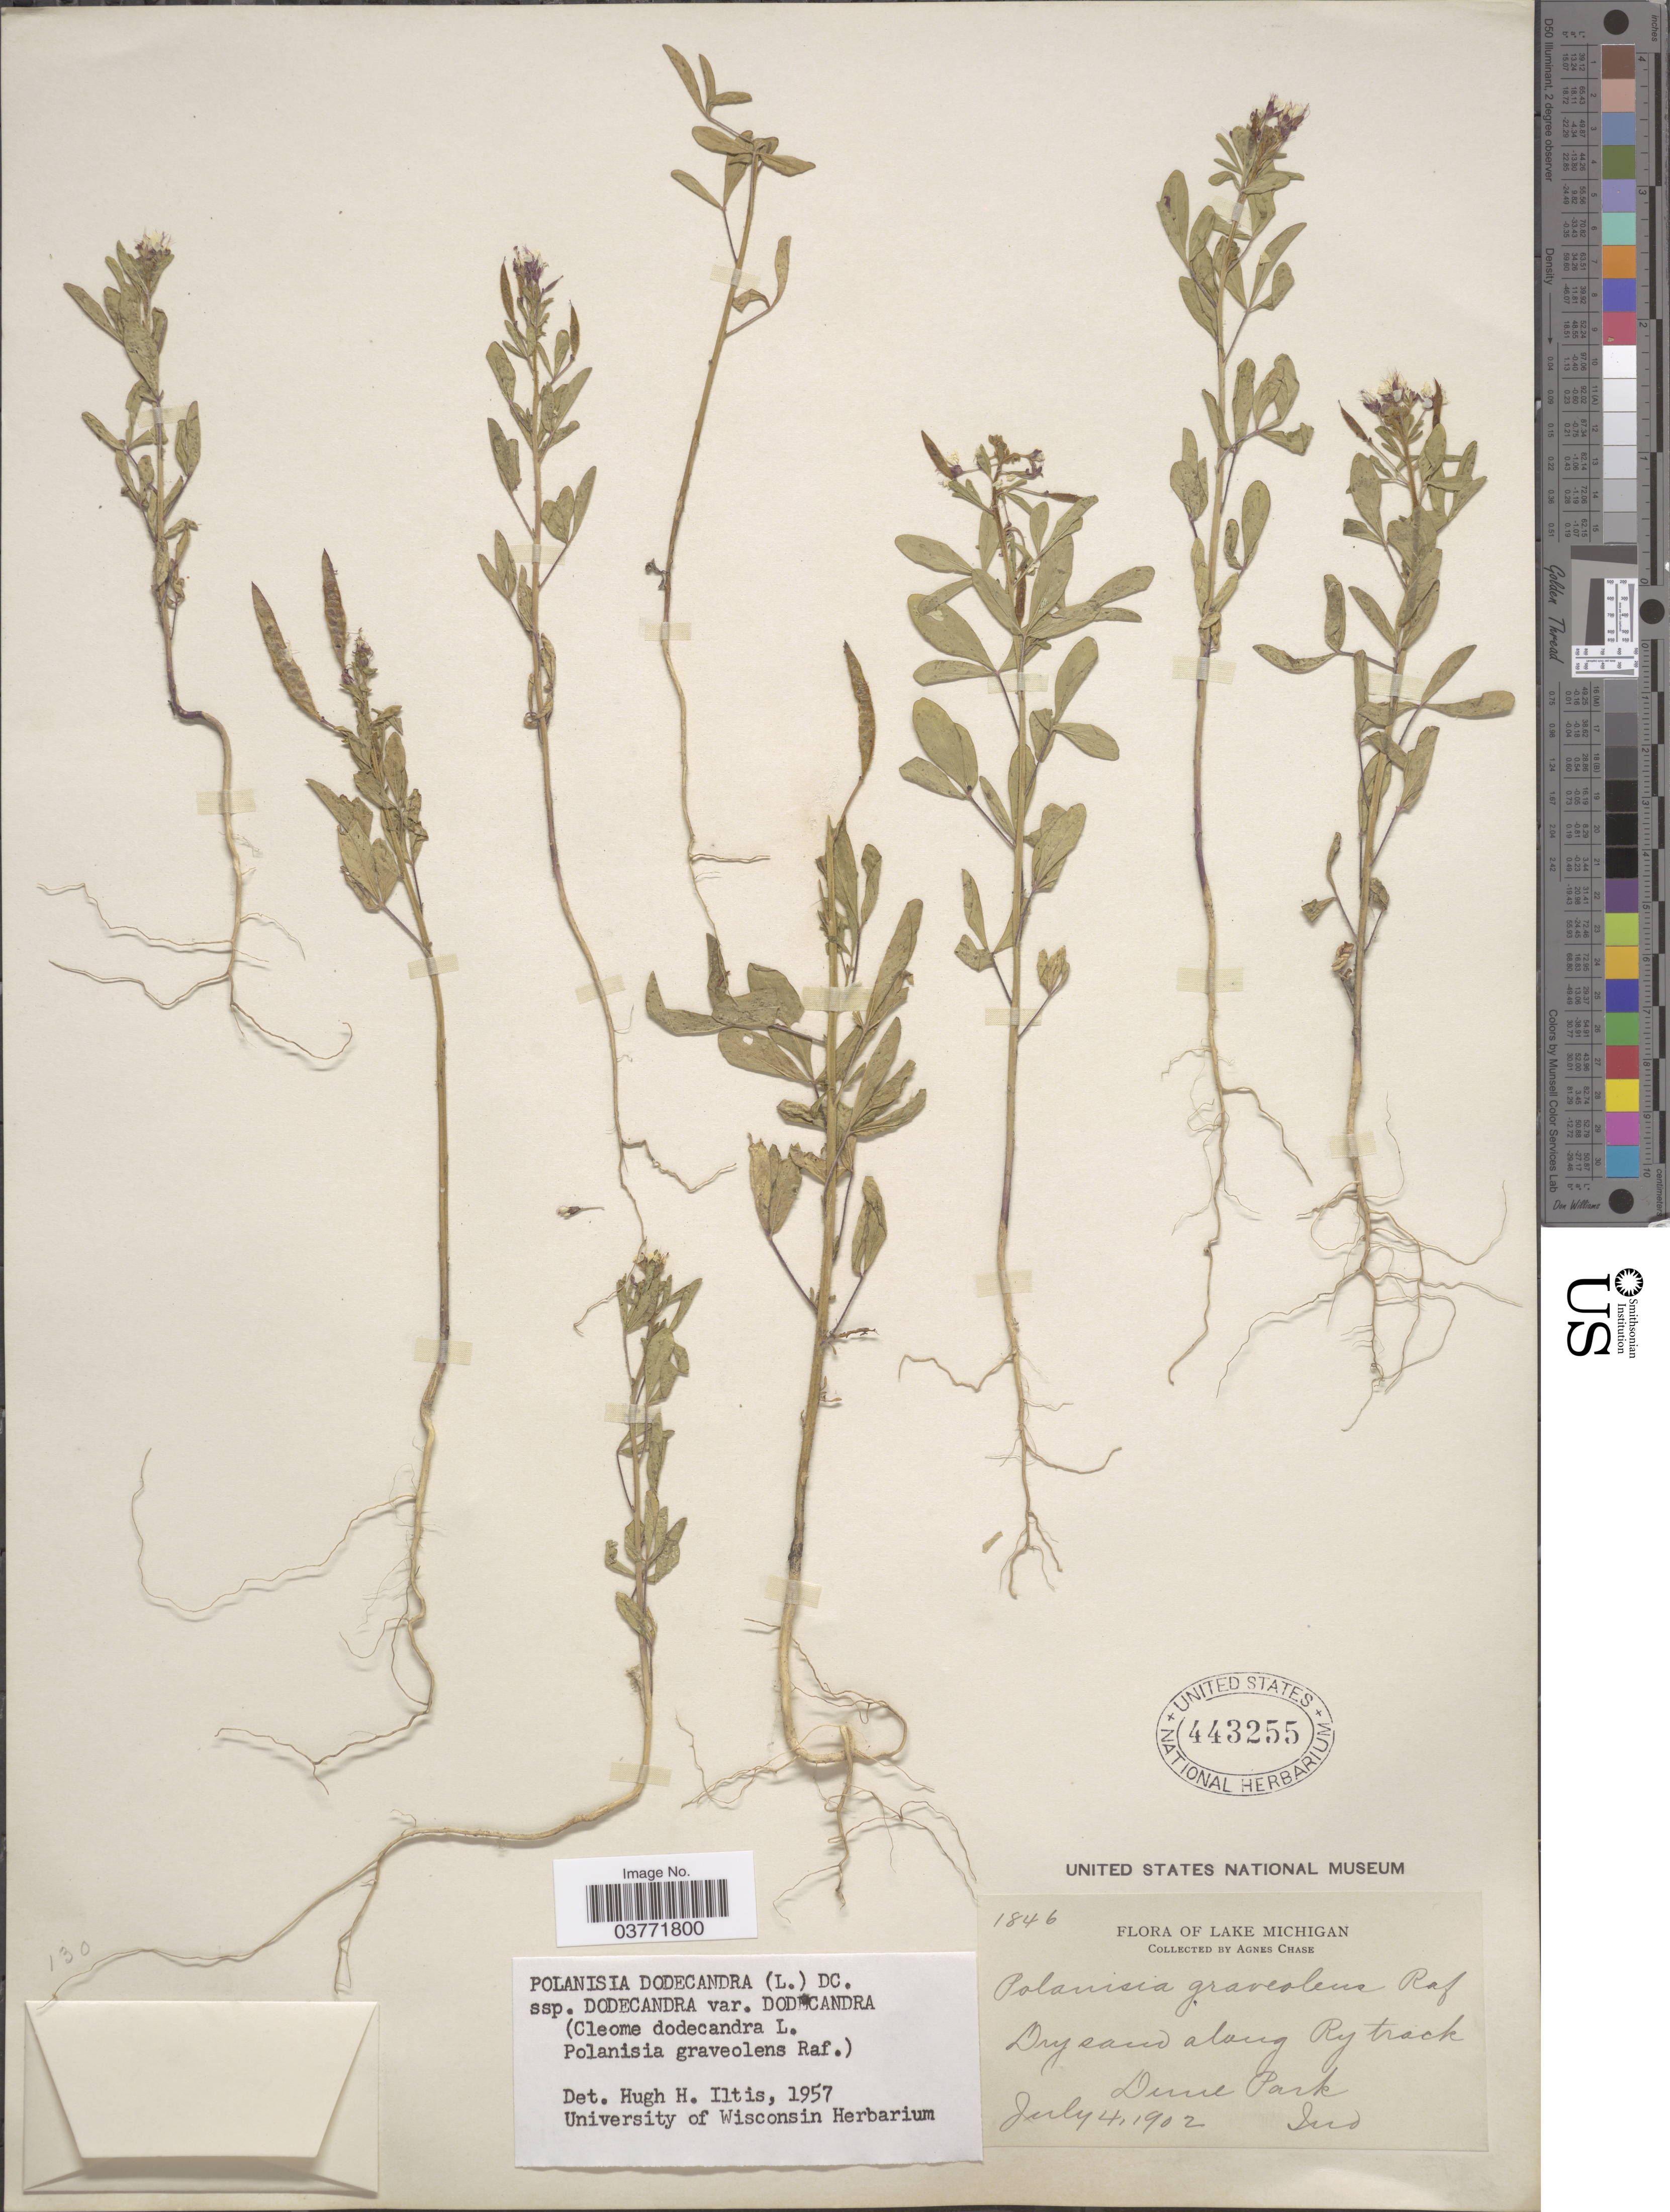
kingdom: Plantae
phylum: Tracheophyta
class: Magnoliopsida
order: Brassicales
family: Cleomaceae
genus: Polanisia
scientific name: Polanisia dodecandra subsp. dodecandra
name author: (L.) DC.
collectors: A. Chase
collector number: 1846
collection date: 1902-07-04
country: United States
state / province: Indiana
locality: Lake Michigan. Dry sand along Ry track Dune Park.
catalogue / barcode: US 443255